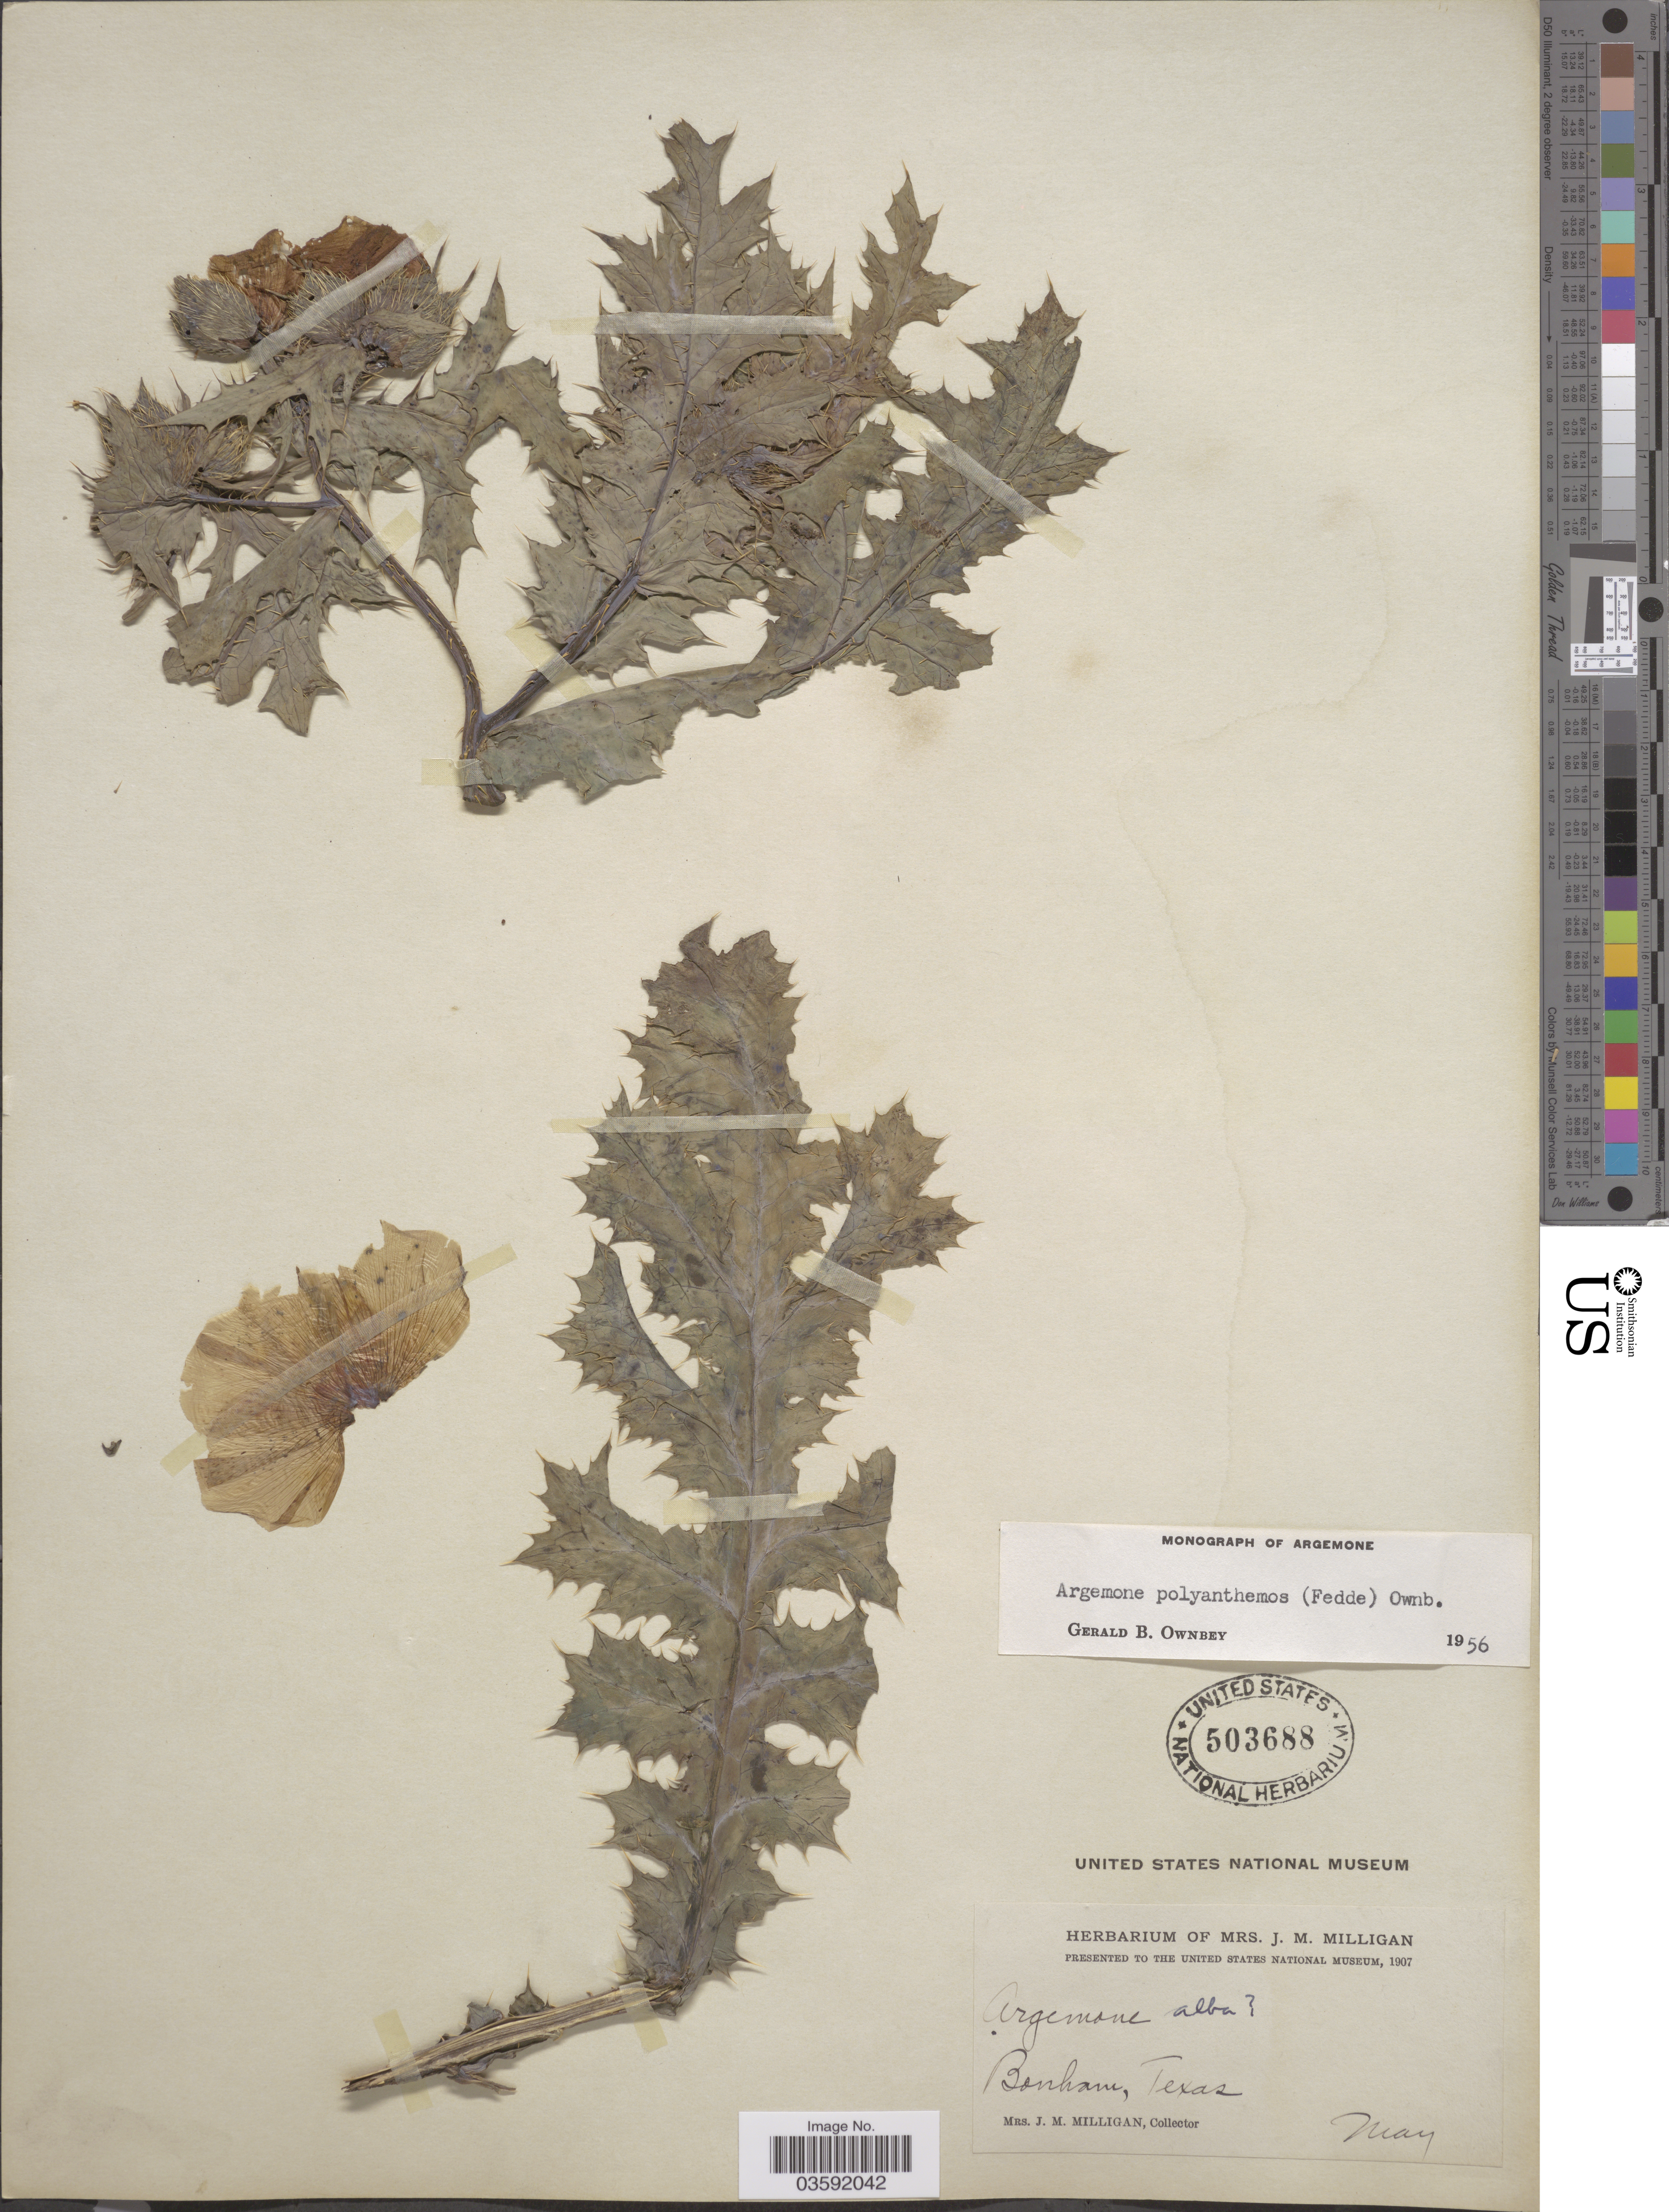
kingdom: Plantae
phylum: Tracheophyta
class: Magnoliopsida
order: Ranunculales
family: Papaveraceae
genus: Argemone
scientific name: Argemone polyanthemos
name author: (Fedde) G.B. Ownbey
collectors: J. Milligan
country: United States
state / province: Texas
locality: Bonham.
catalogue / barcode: US 503688